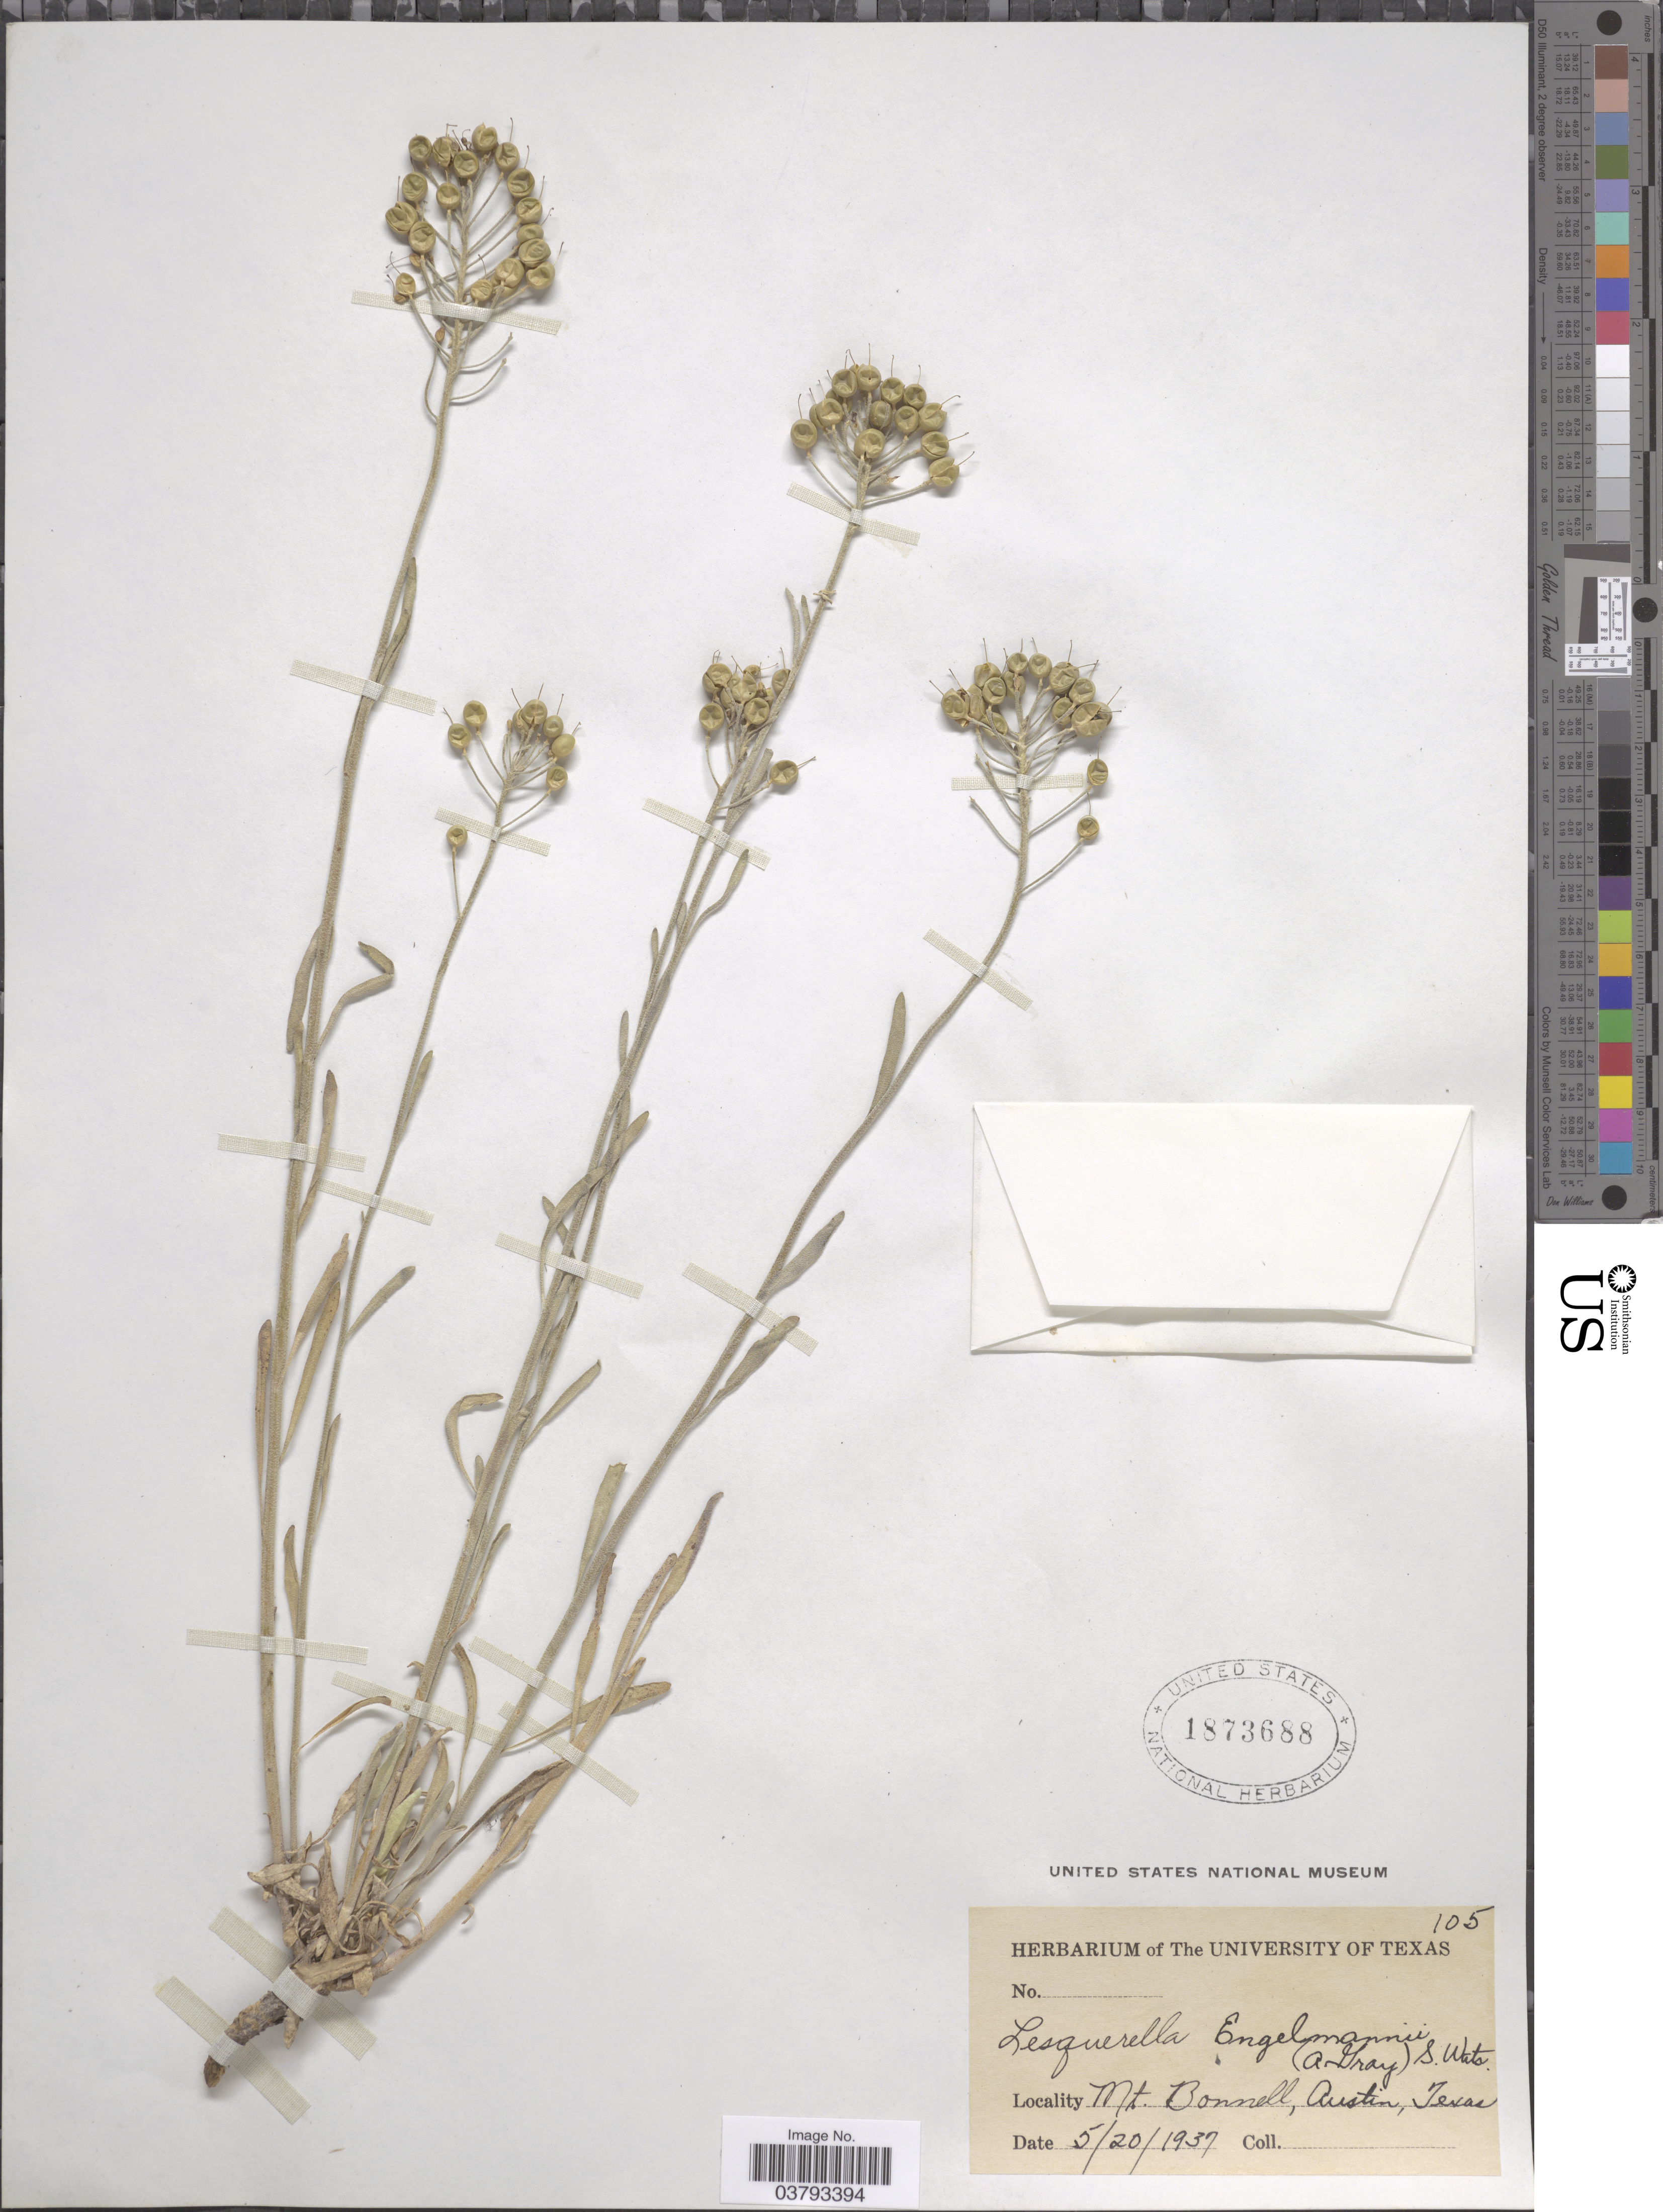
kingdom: Plantae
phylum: Tracheophyta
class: Magnoliopsida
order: Brassicales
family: Brassicaceae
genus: Lesquerella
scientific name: Lesquerella engelmannii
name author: (A. Gray) S. Watson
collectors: ex herb. University of Texas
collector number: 105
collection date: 1937-05-20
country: United States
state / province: Texas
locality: Mt. Bonnell, Austin.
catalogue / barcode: US 1873688